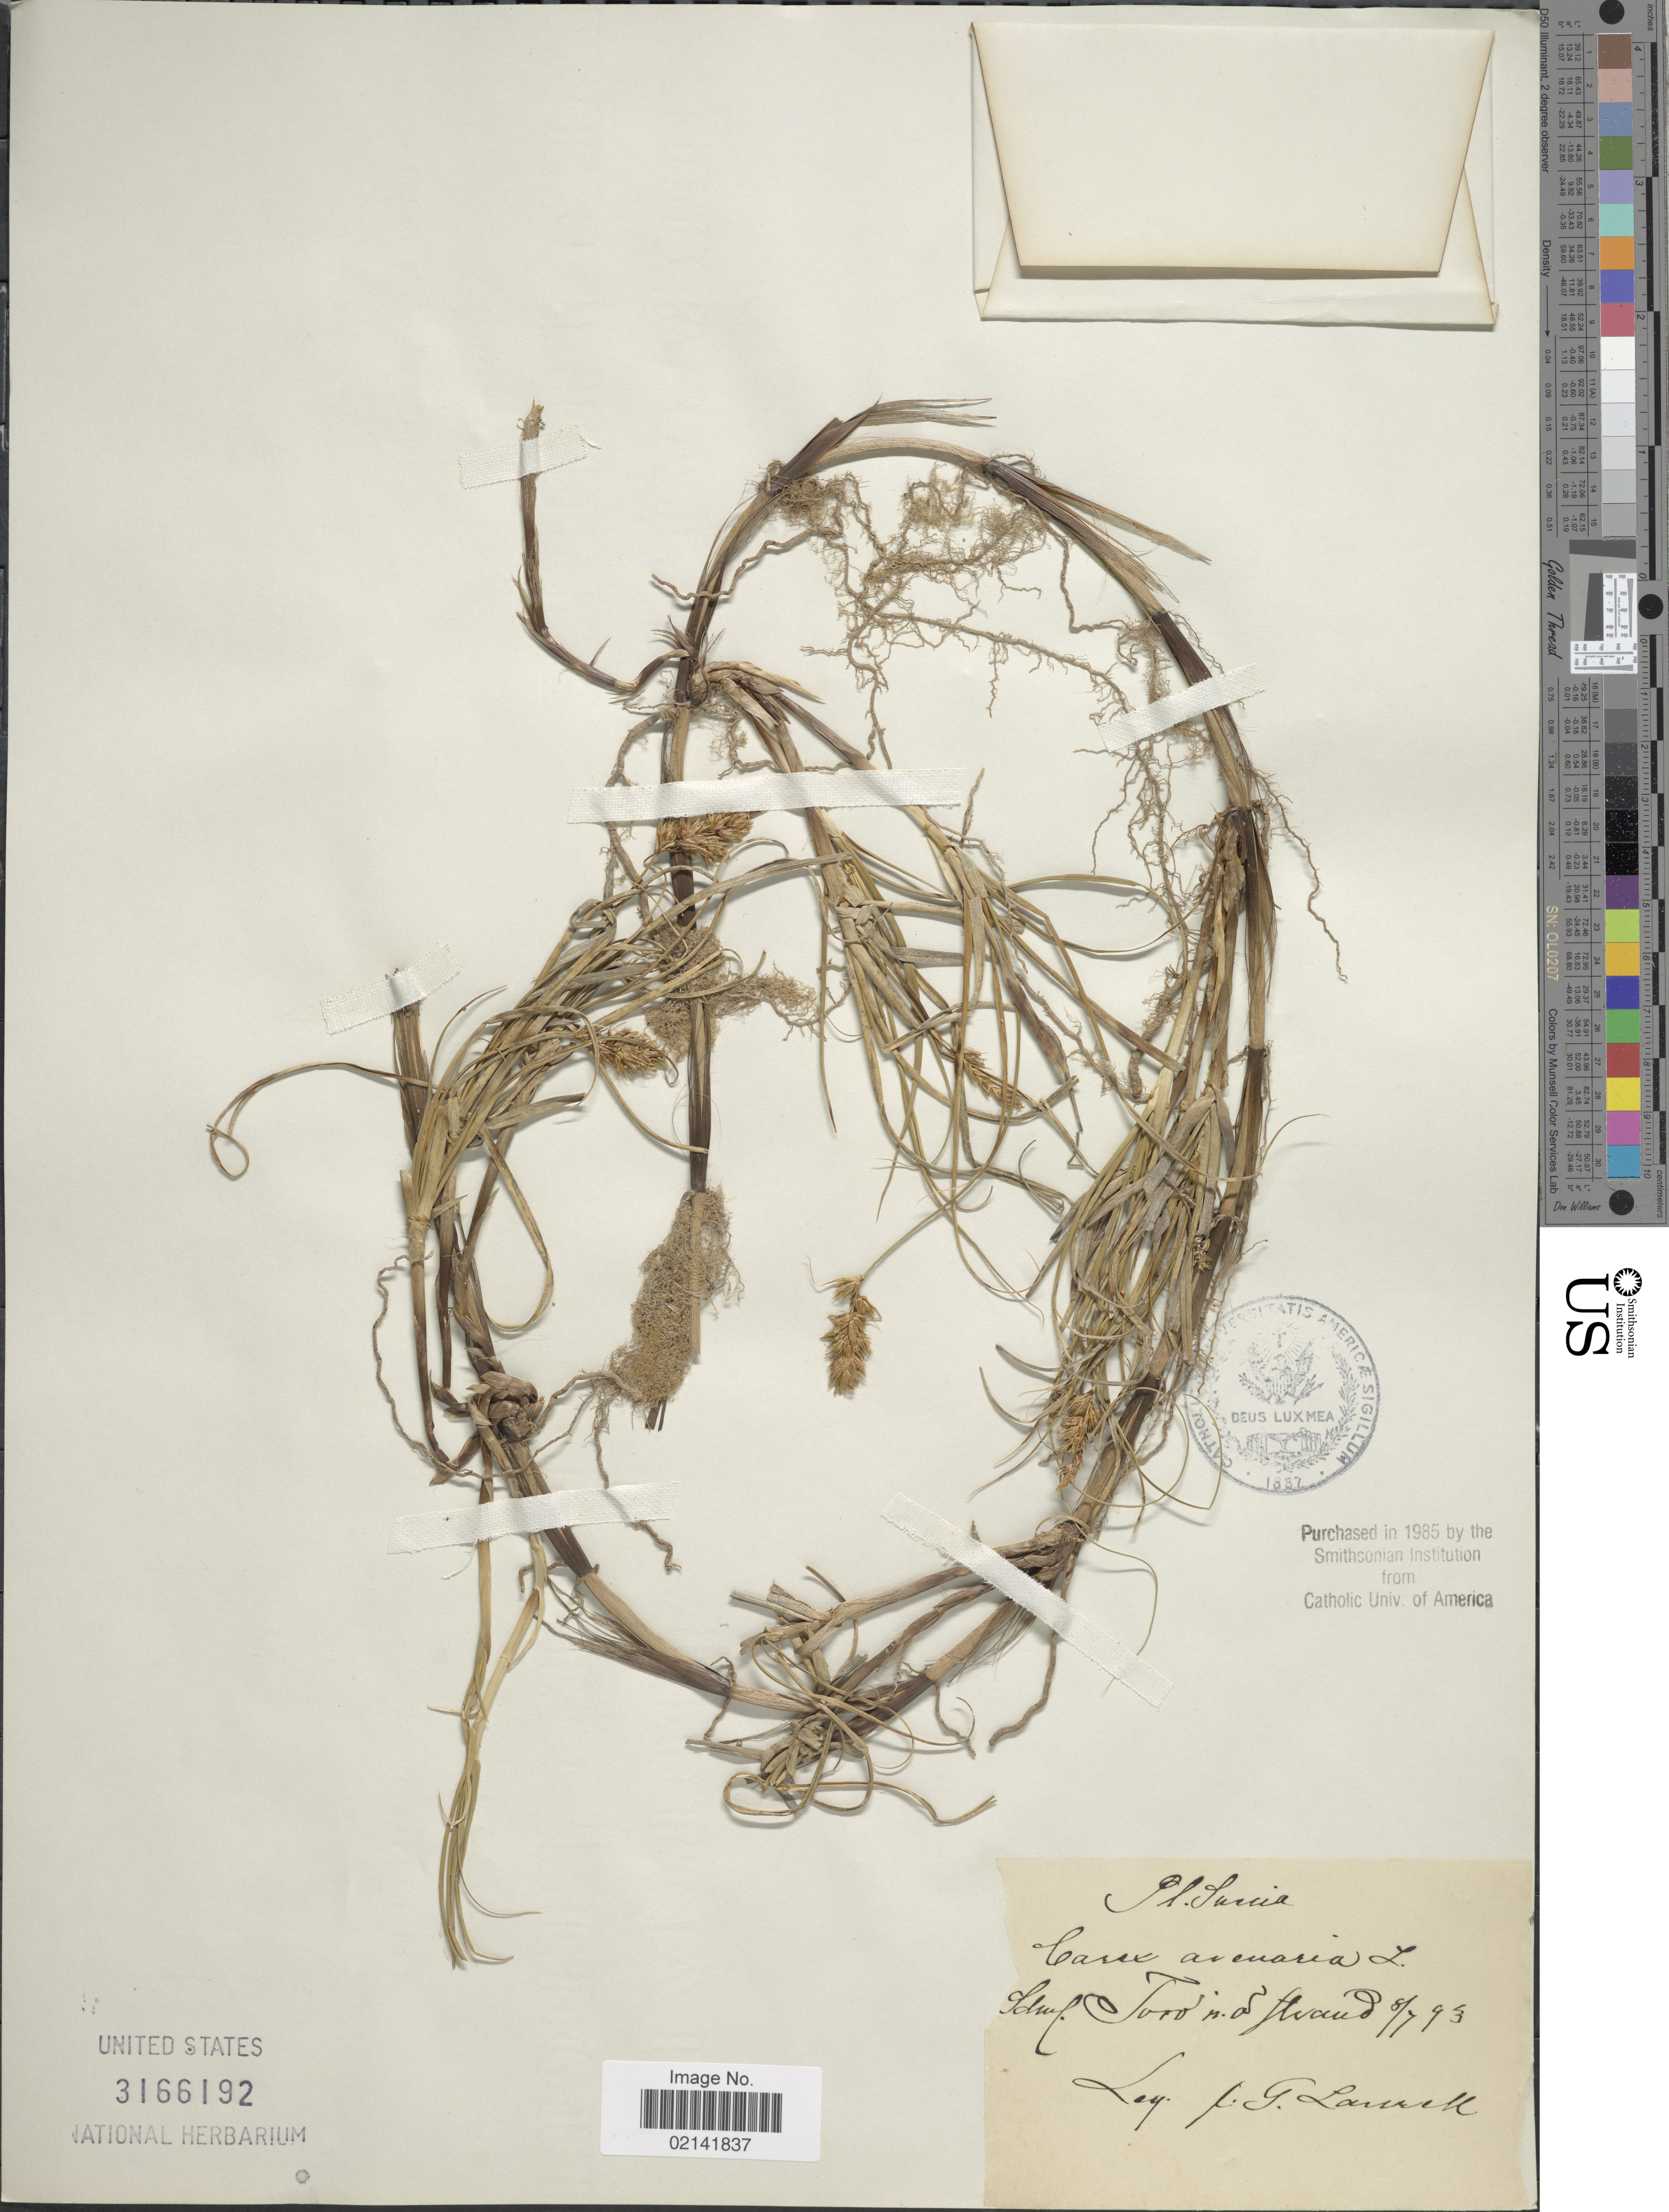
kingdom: Plantae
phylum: Tracheophyta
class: Liliopsida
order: Poales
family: Cyperaceae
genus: Carex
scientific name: Carex arenaria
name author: L.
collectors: J. Laurell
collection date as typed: Transcribed d/m/y: 8/7/93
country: Sweden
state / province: Sodermanland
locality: Toro vid Strand.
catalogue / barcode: US 3166192